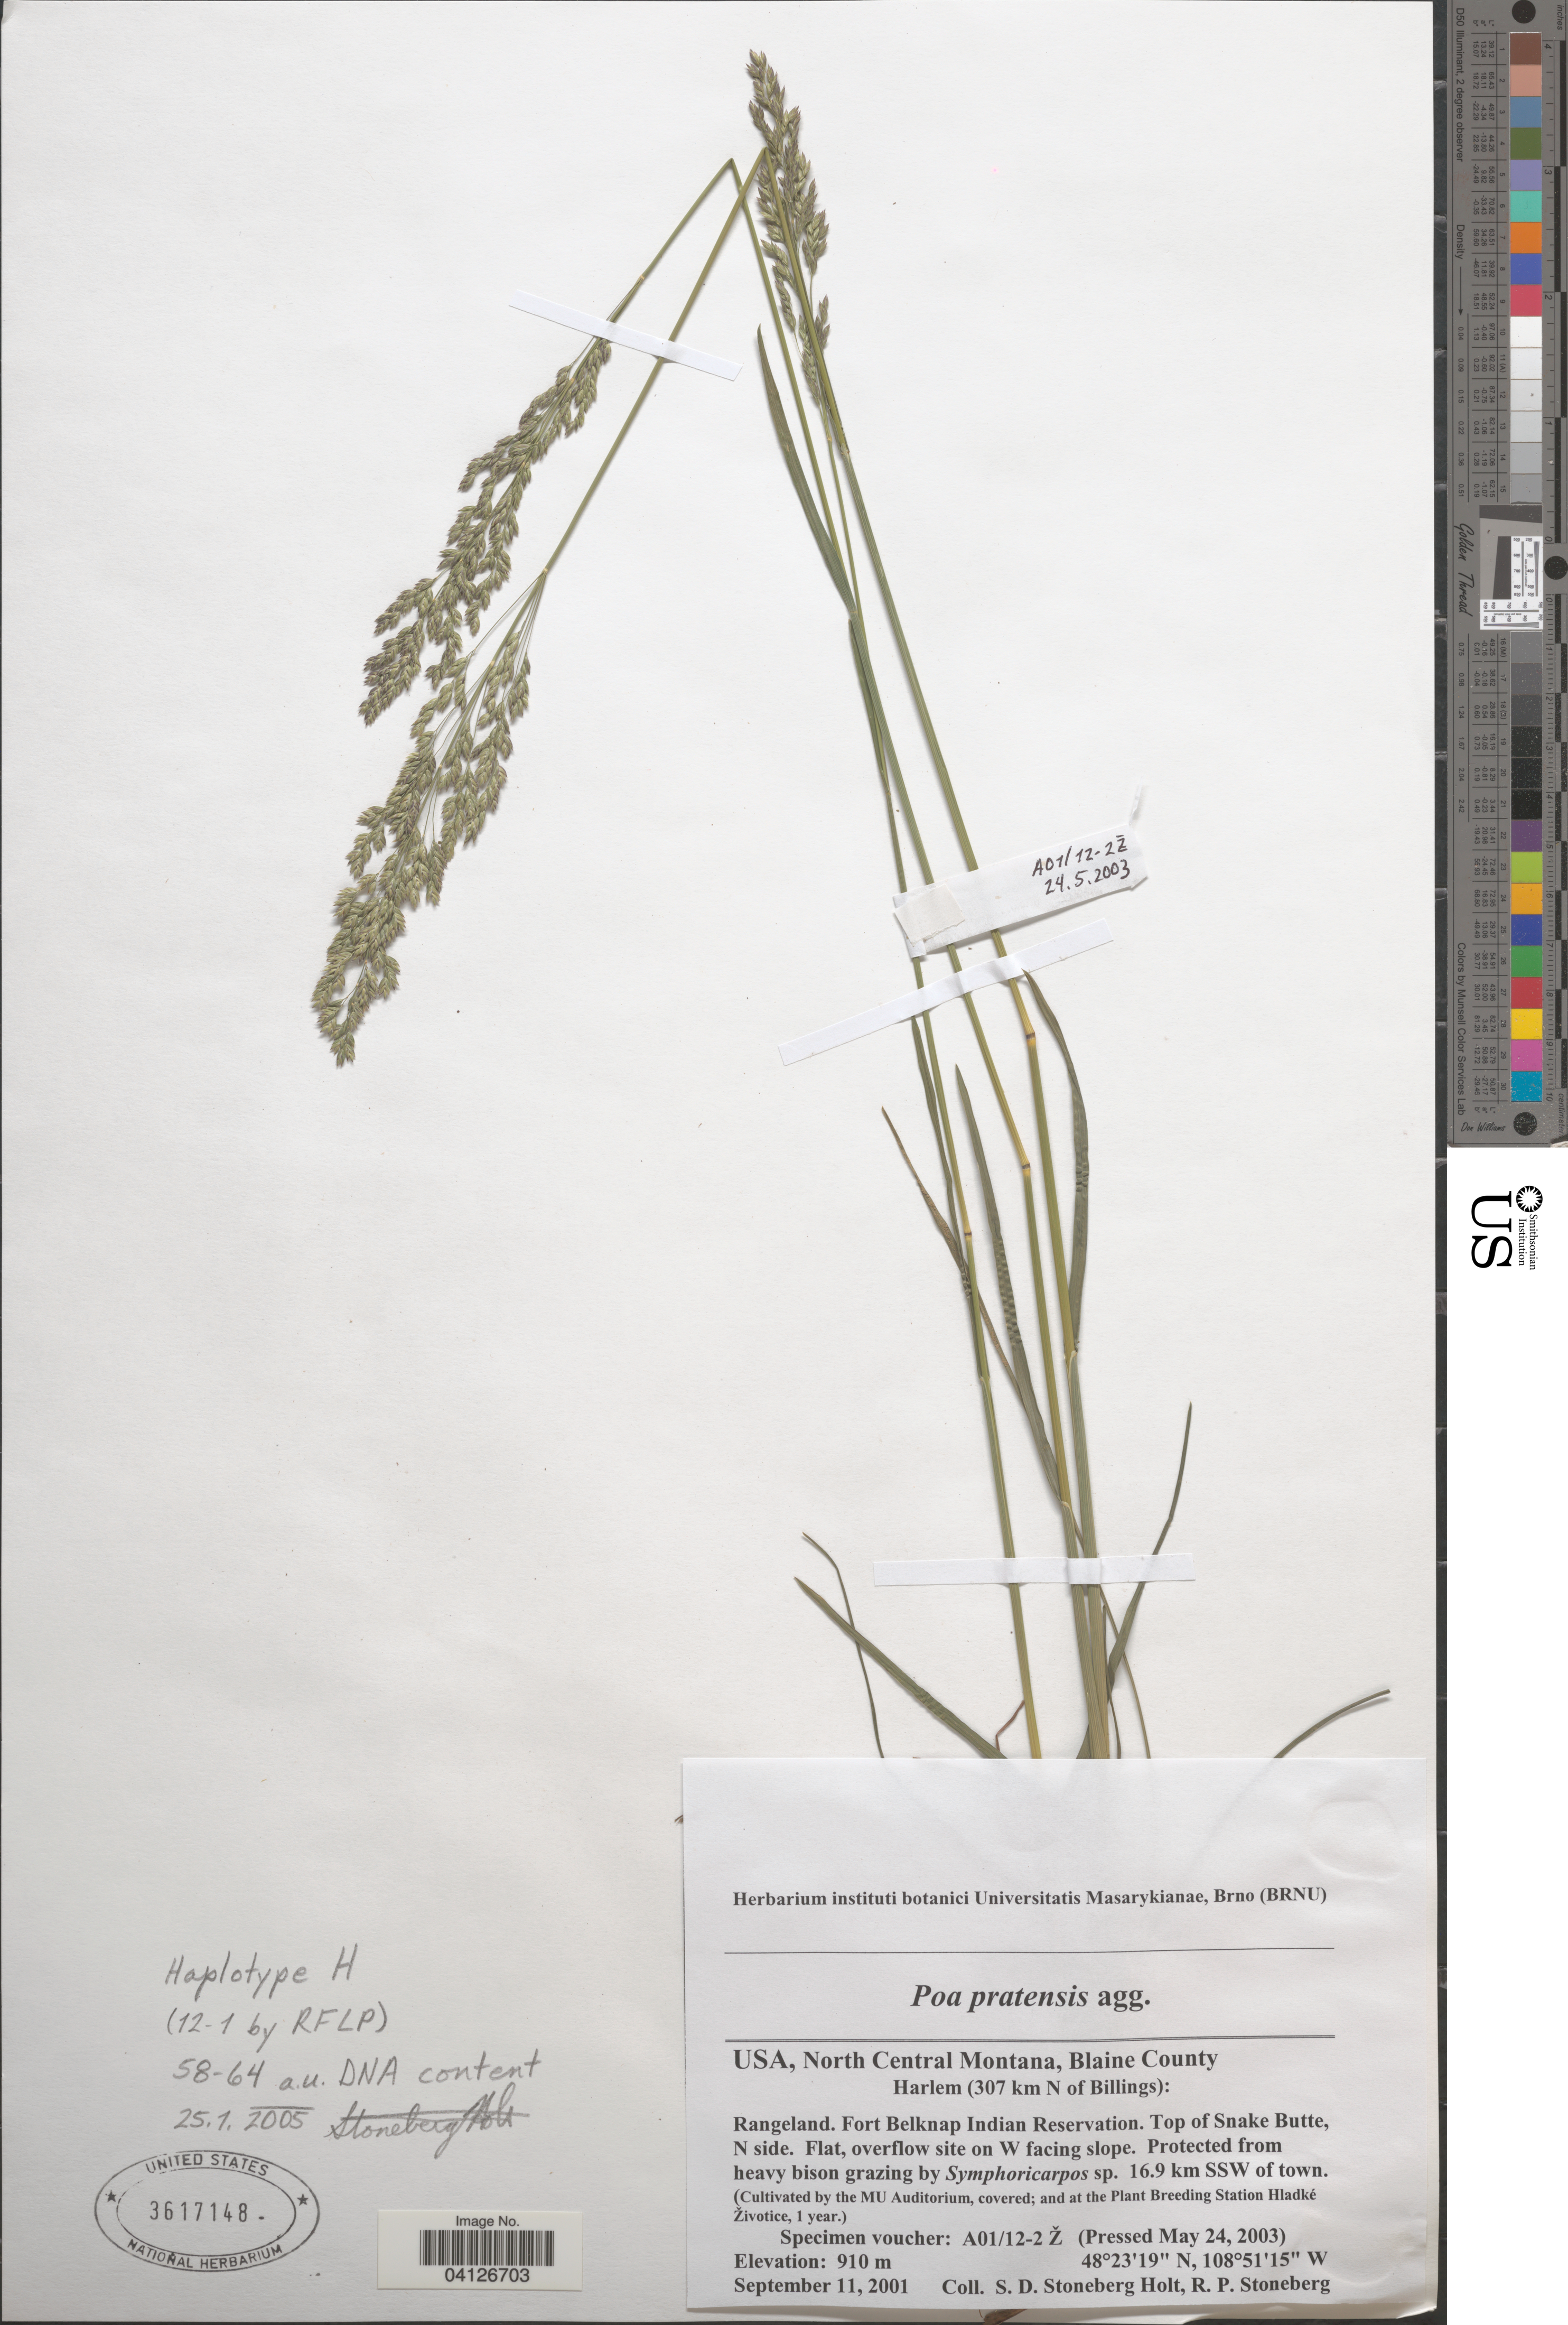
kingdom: Plantae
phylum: Tracheophyta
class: Liliopsida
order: Poales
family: Poaceae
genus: Poa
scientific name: Poa pratensis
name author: L.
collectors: Ex herb. instituti botanici Universitatis Masarykianae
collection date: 2003-05-24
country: Czechia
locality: (Cultivated by the MU Auditorium, covered; and at the Plant Breeding Station Hladké Životice, 1 year.).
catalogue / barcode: US 3617148